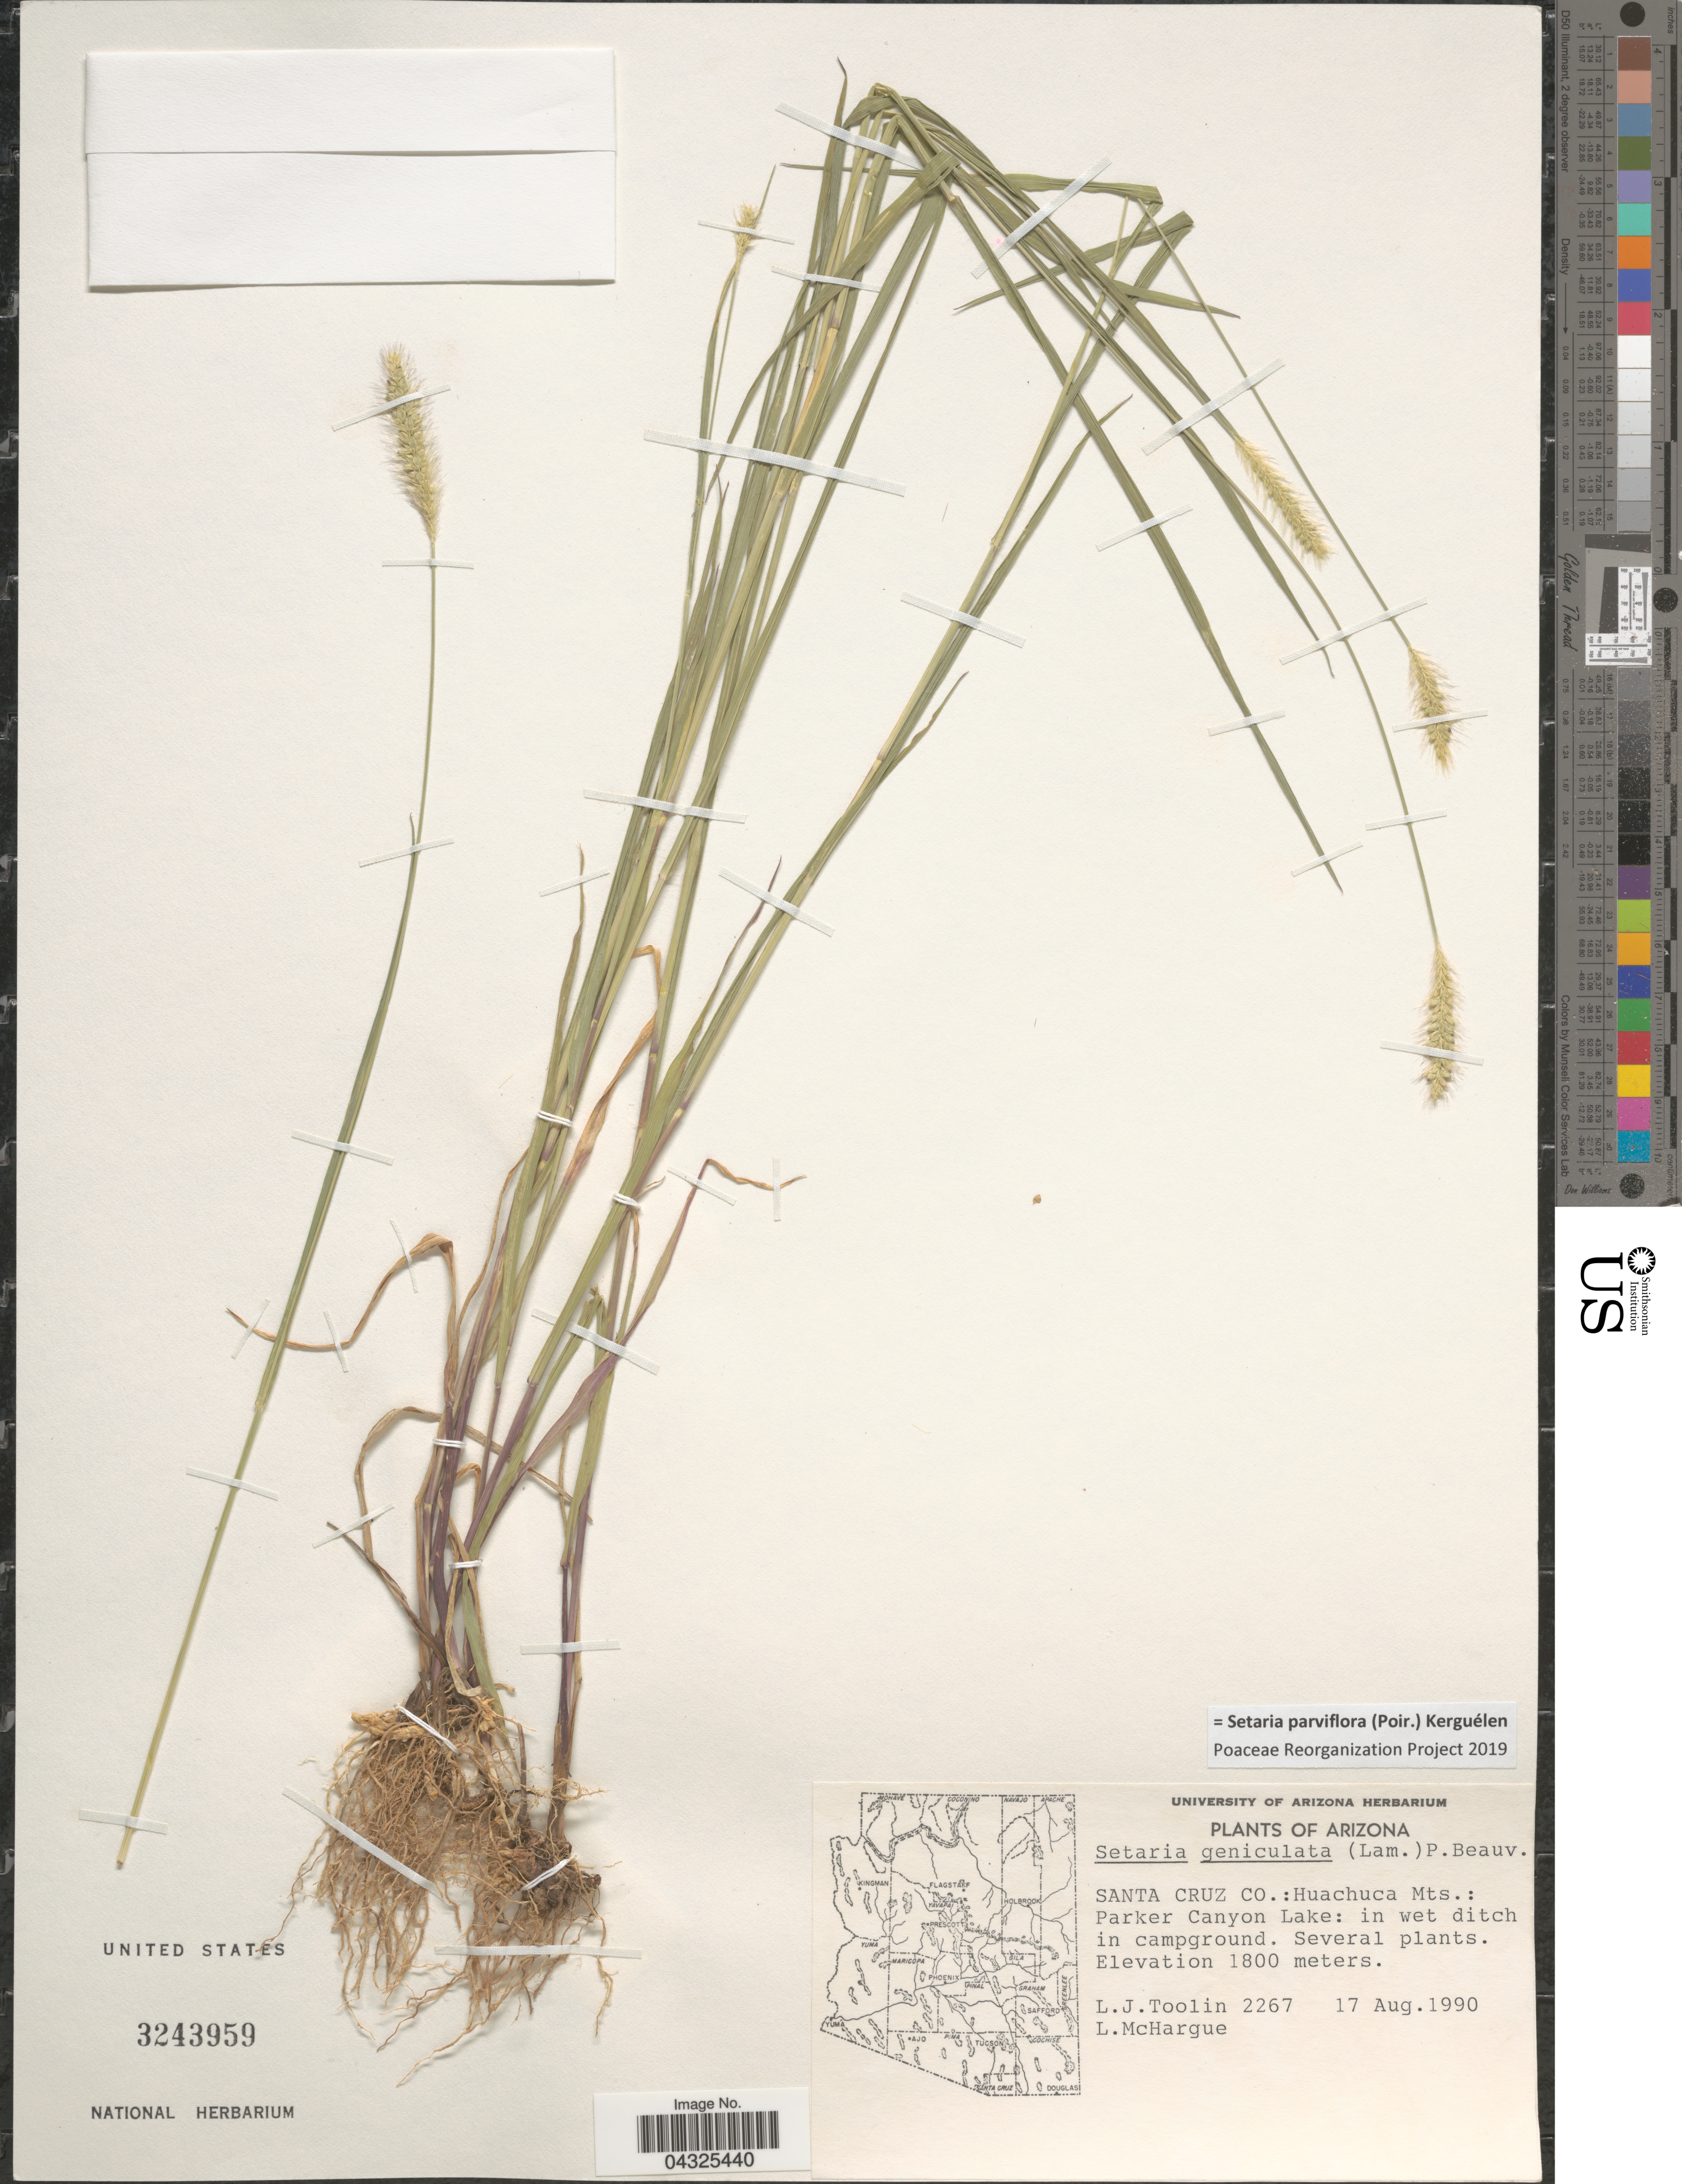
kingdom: Plantae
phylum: Tracheophyta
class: Liliopsida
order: Poales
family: Poaceae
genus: Setaria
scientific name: Setaria parviflora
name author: (Poir.) Kerguélen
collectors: L. J. Toolin & L. Mchargue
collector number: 2267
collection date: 1990-08-17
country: United States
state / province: Arizona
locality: Santa Cruz Co.: Huachuca Mts.: Parker Canyon Lake.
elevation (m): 1800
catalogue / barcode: US 3243959